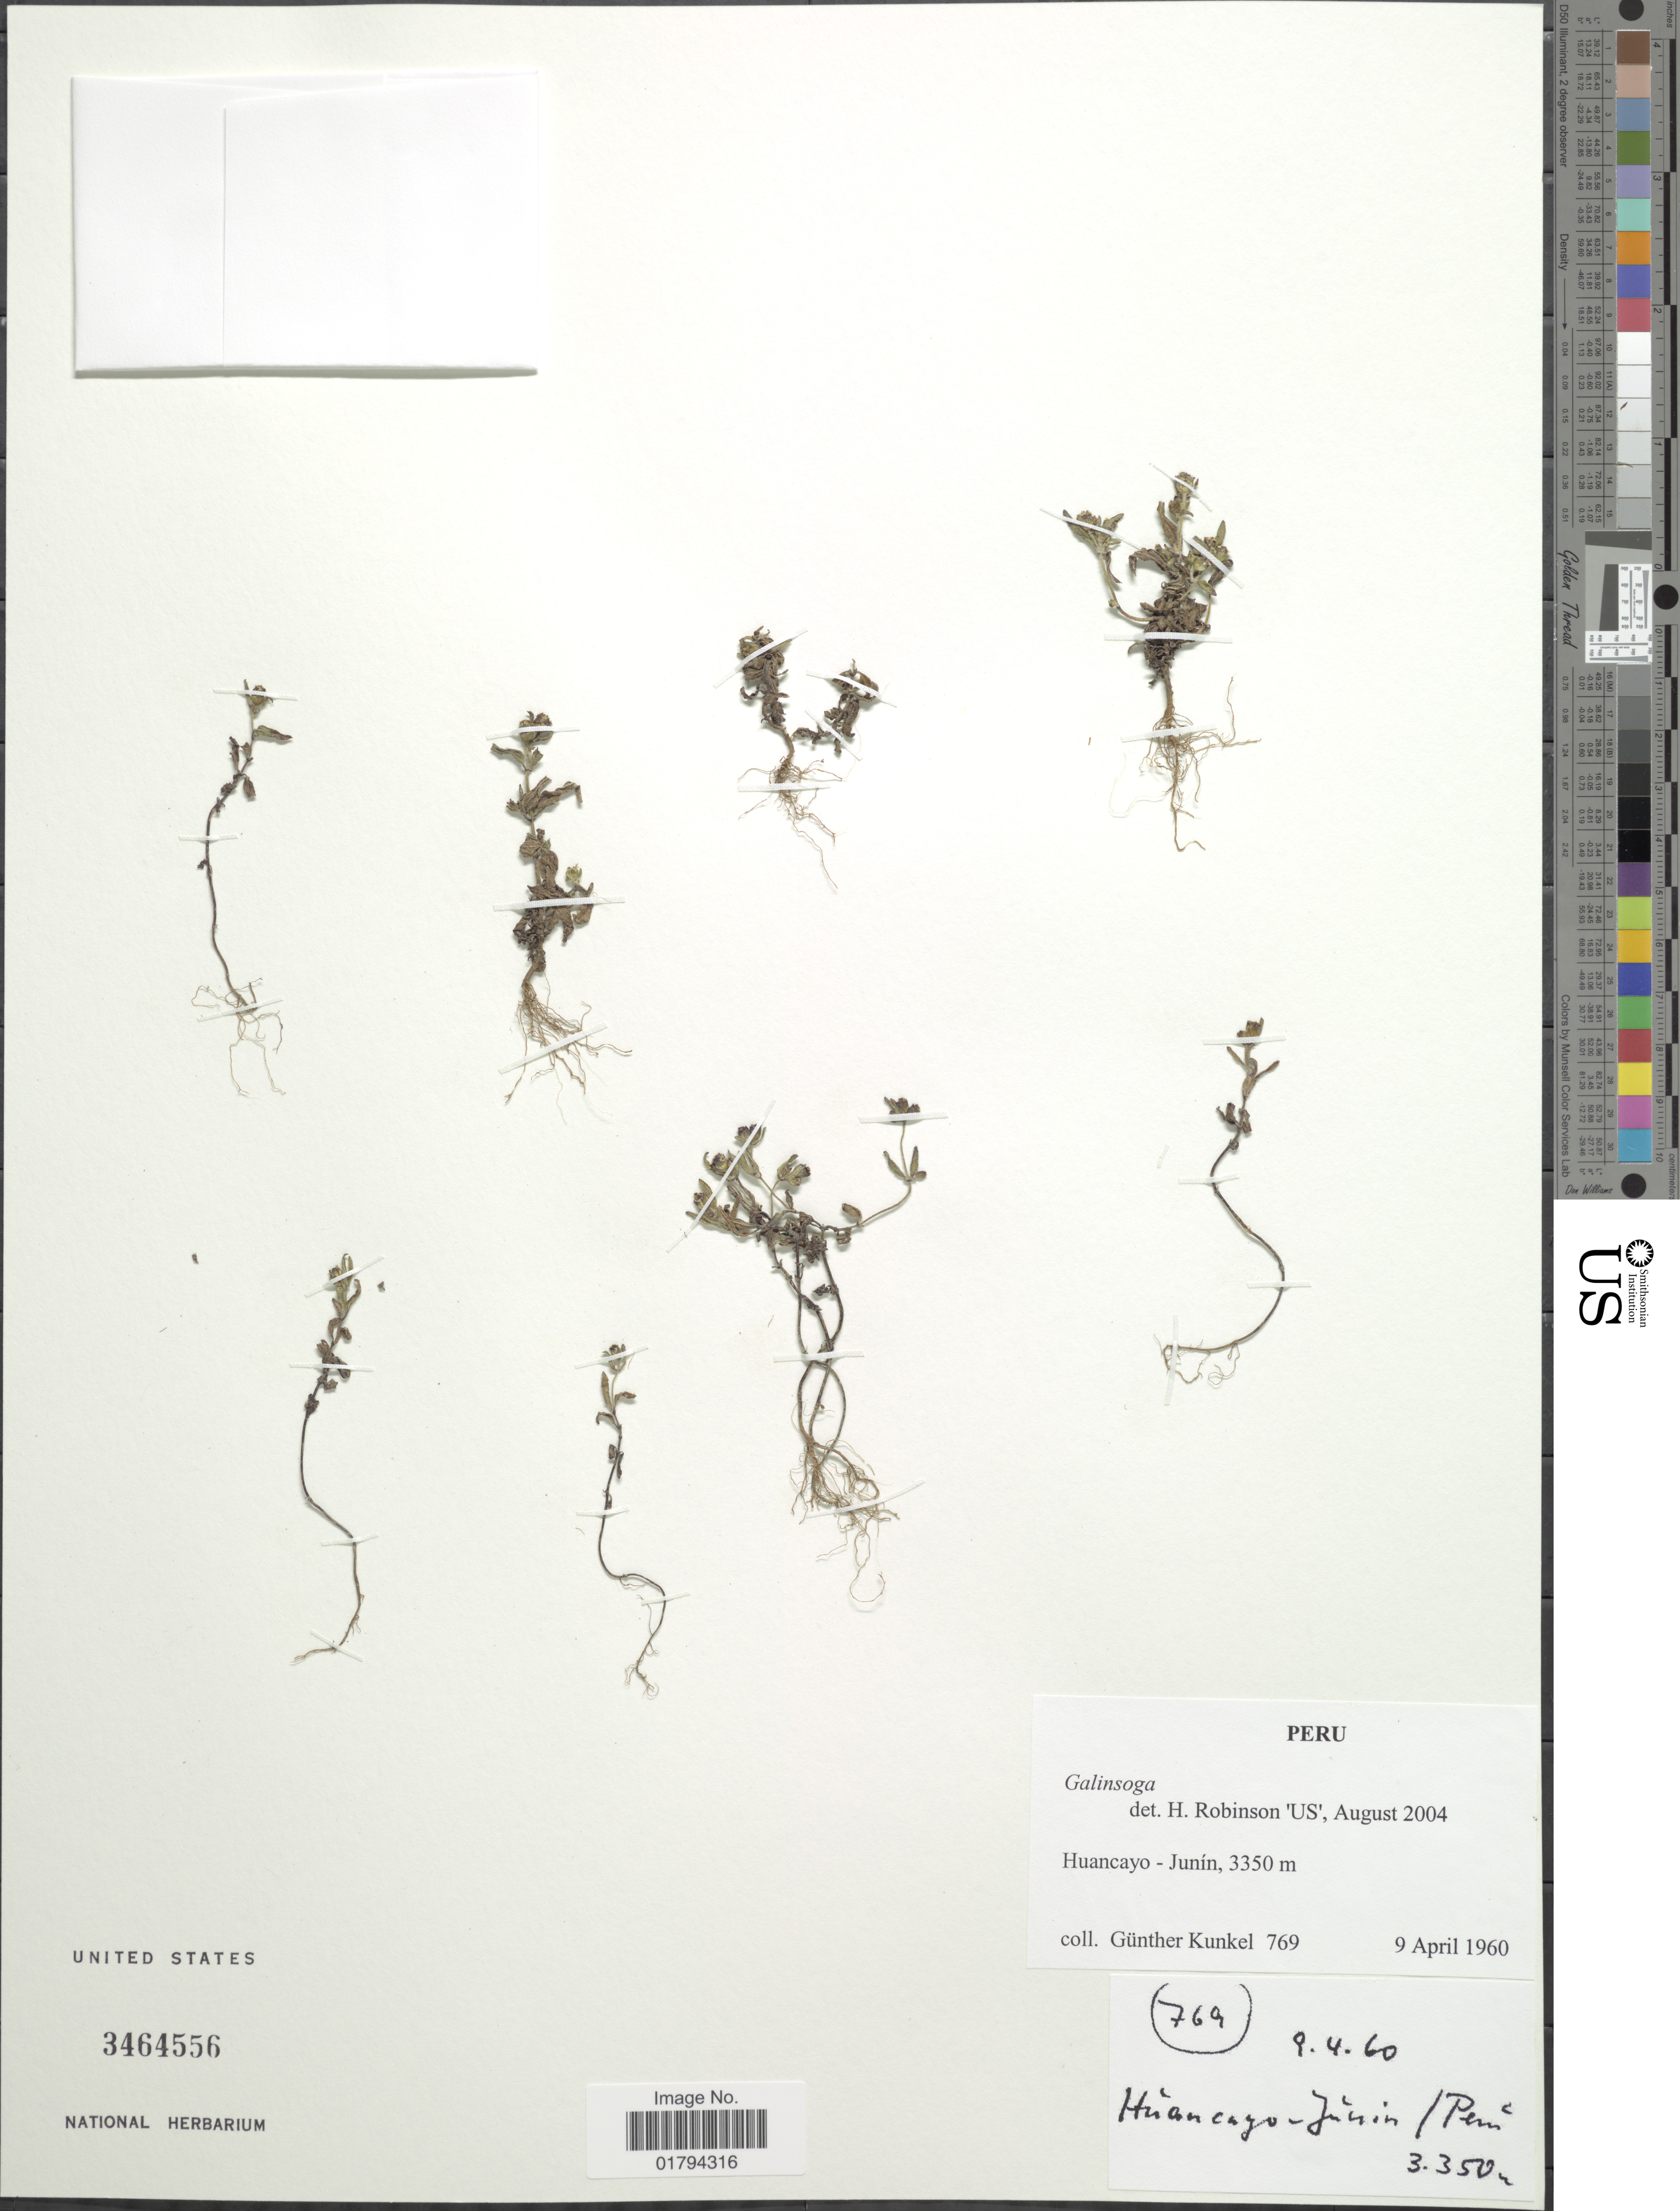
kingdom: Plantae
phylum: Tracheophyta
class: Magnoliopsida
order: Asterales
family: Asteraceae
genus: Galinsoga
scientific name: Galinsoga mandonii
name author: Sch. Bip.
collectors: G. Kunkel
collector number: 769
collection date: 1960-04-09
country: Peru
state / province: Junín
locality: Huancayo.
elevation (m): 3350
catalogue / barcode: US 3464556